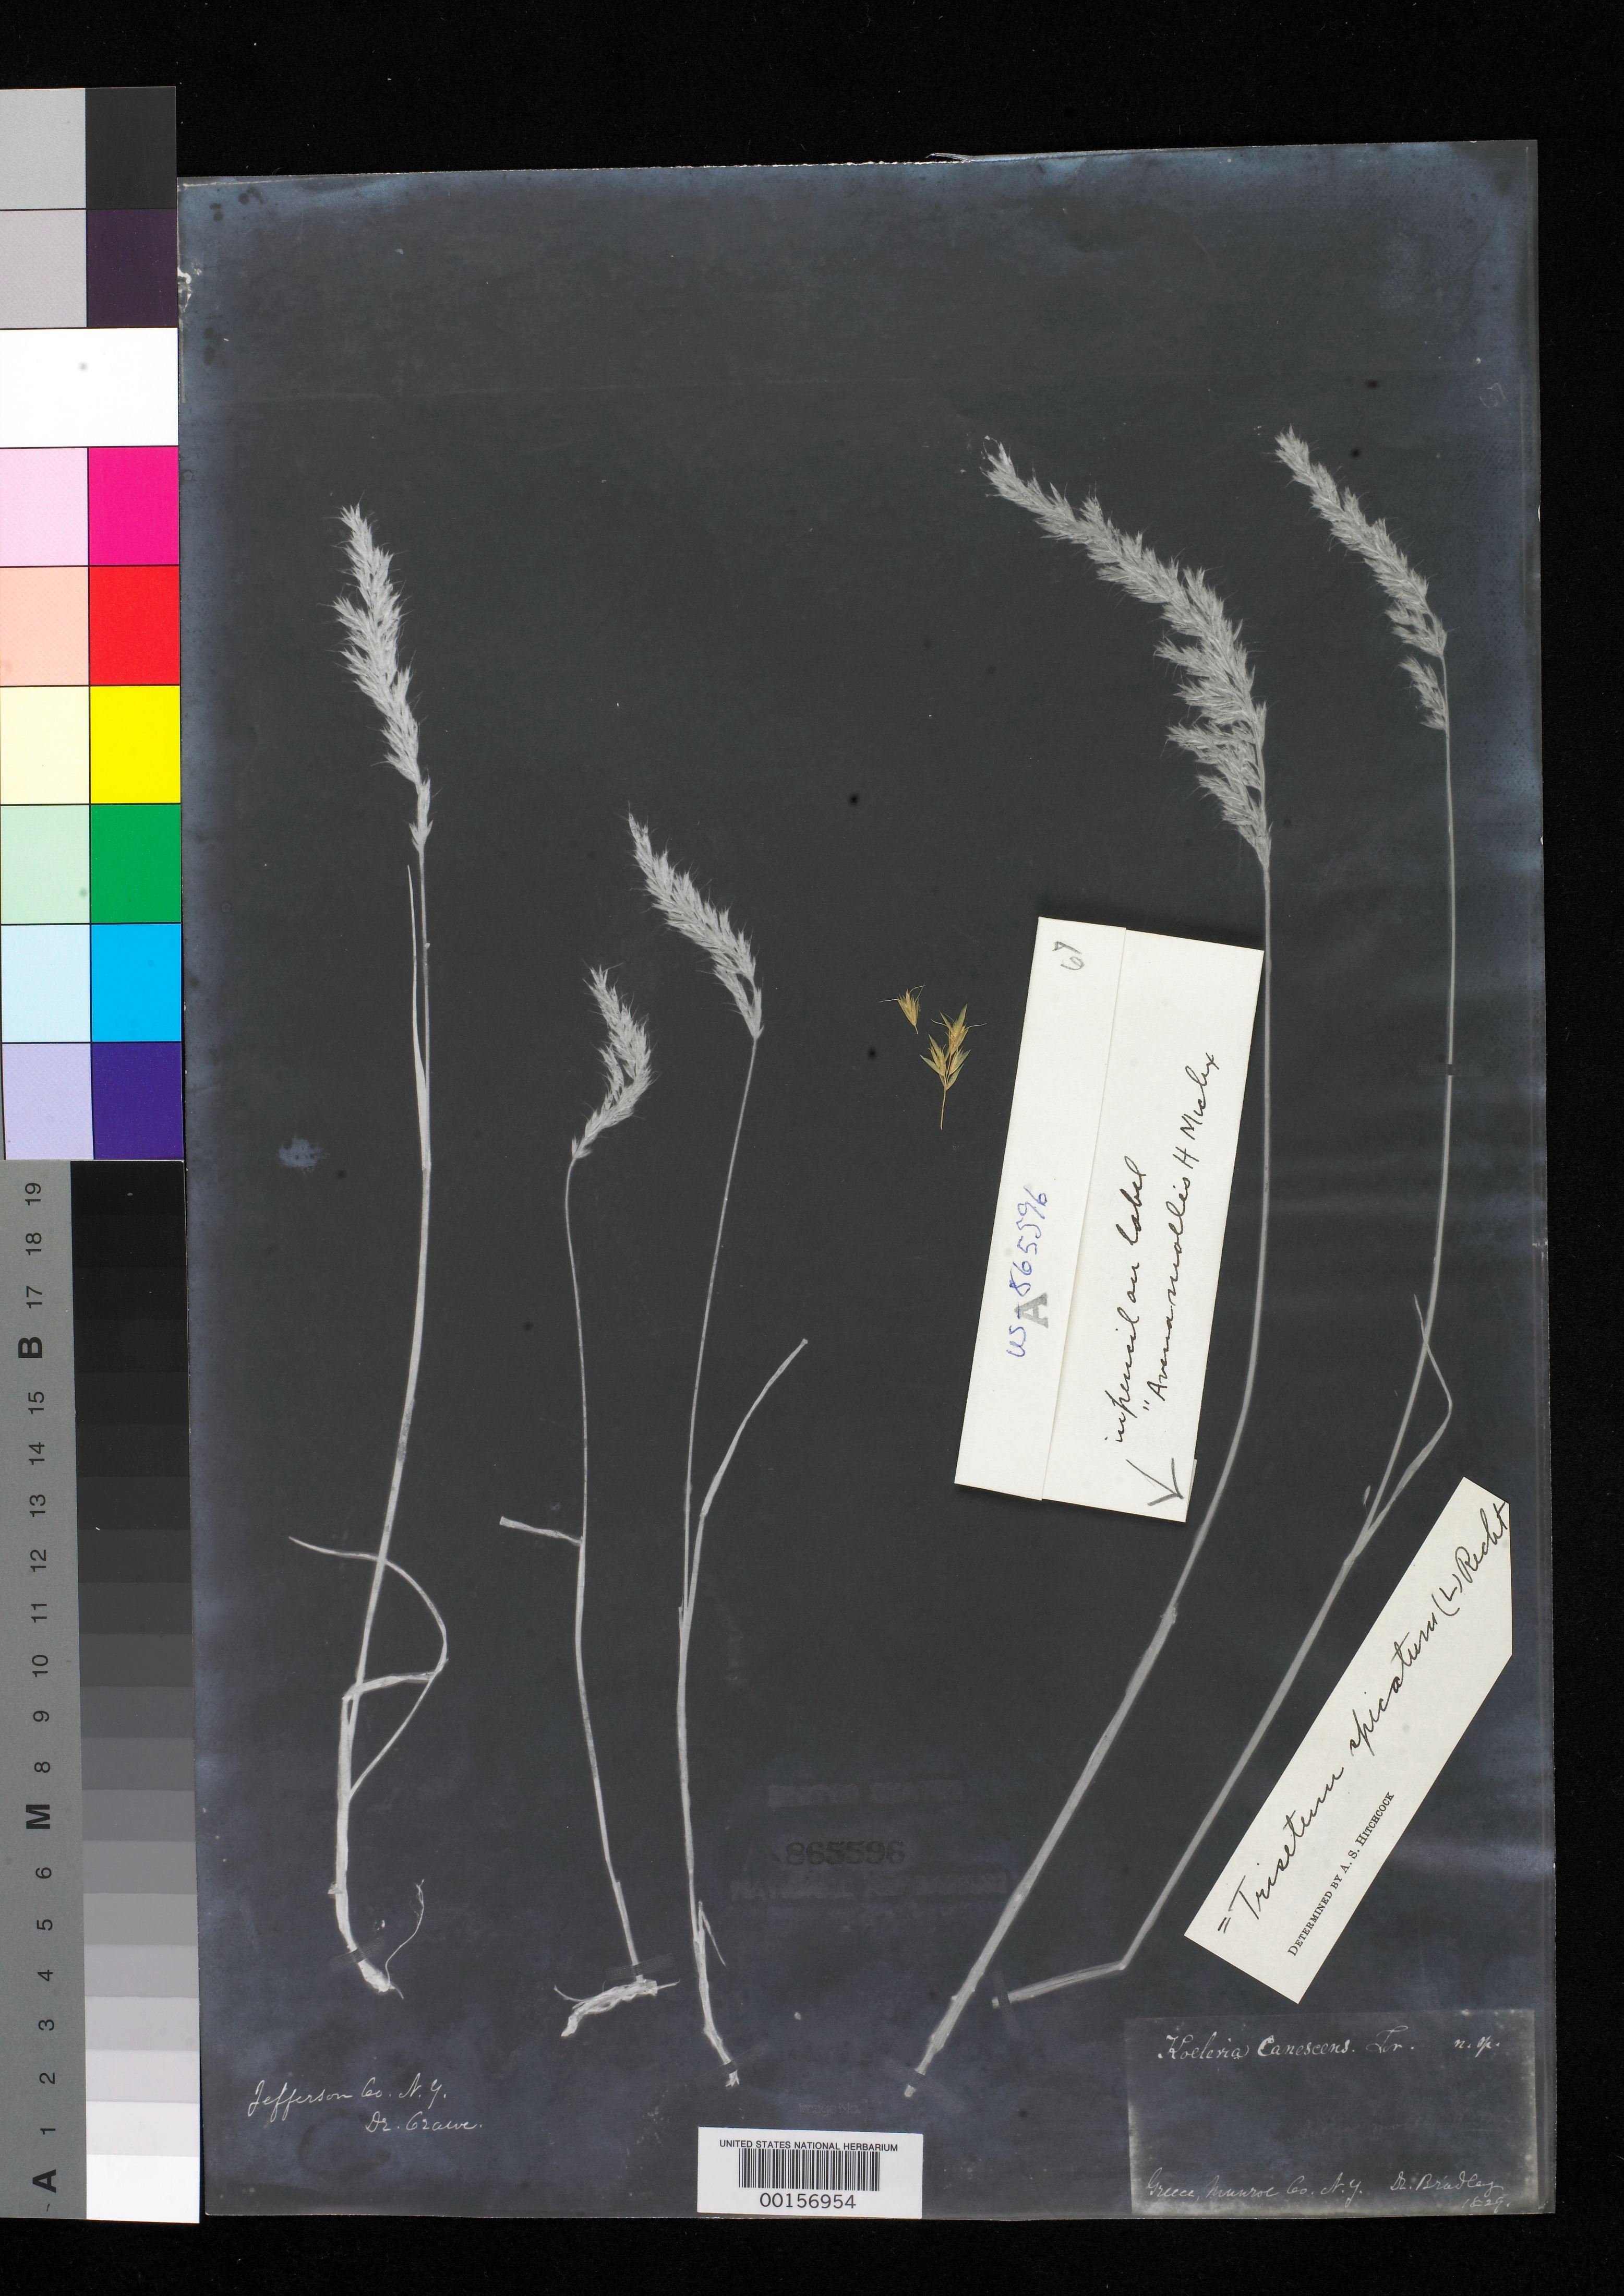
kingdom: Plantae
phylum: Tracheophyta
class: Liliopsida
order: Poales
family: Poaceae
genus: Avena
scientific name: Avena mollis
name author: Michx.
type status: Type Fragment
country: Canada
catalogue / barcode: US 865596A